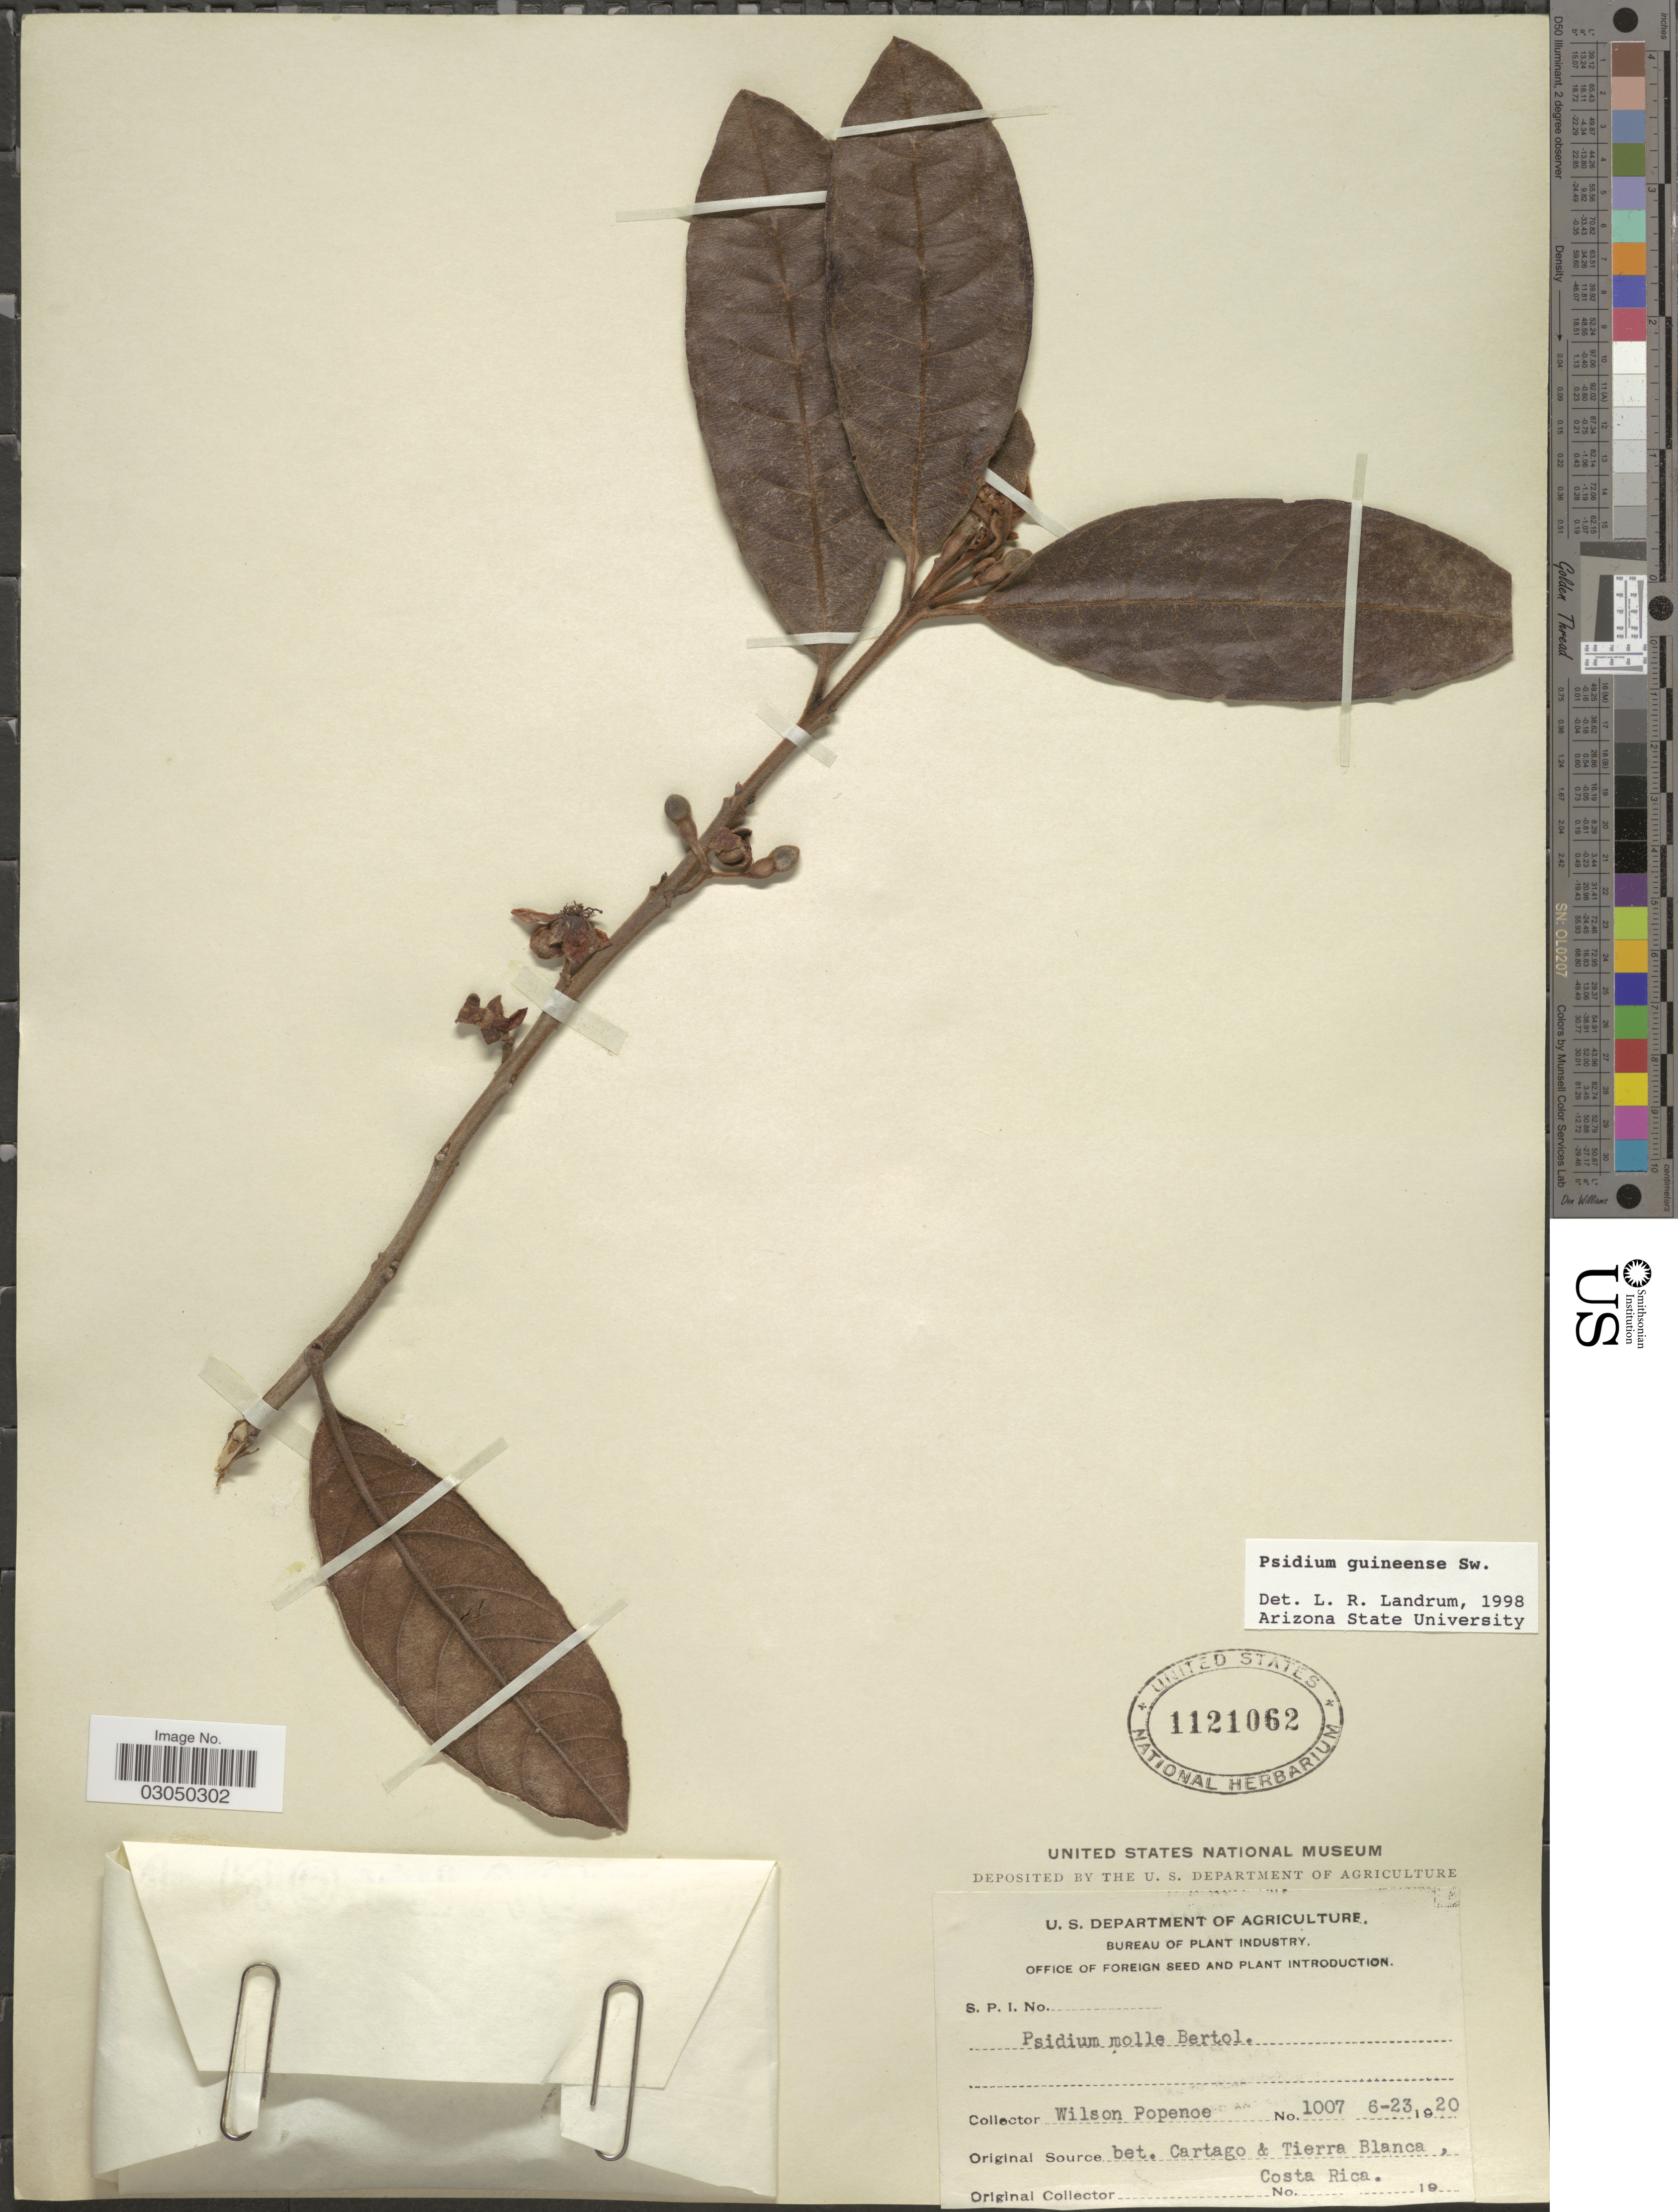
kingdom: Plantae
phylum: Tracheophyta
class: Magnoliopsida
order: Myrtales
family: Myrtaceae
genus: Psidium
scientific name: Psidium guineense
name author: Sw.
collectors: F. Popenoe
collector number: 1007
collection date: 1920-06-23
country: Costa Rica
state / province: Cartago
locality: Bet. Cartago & Tierra Blanca.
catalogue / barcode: US 1121062